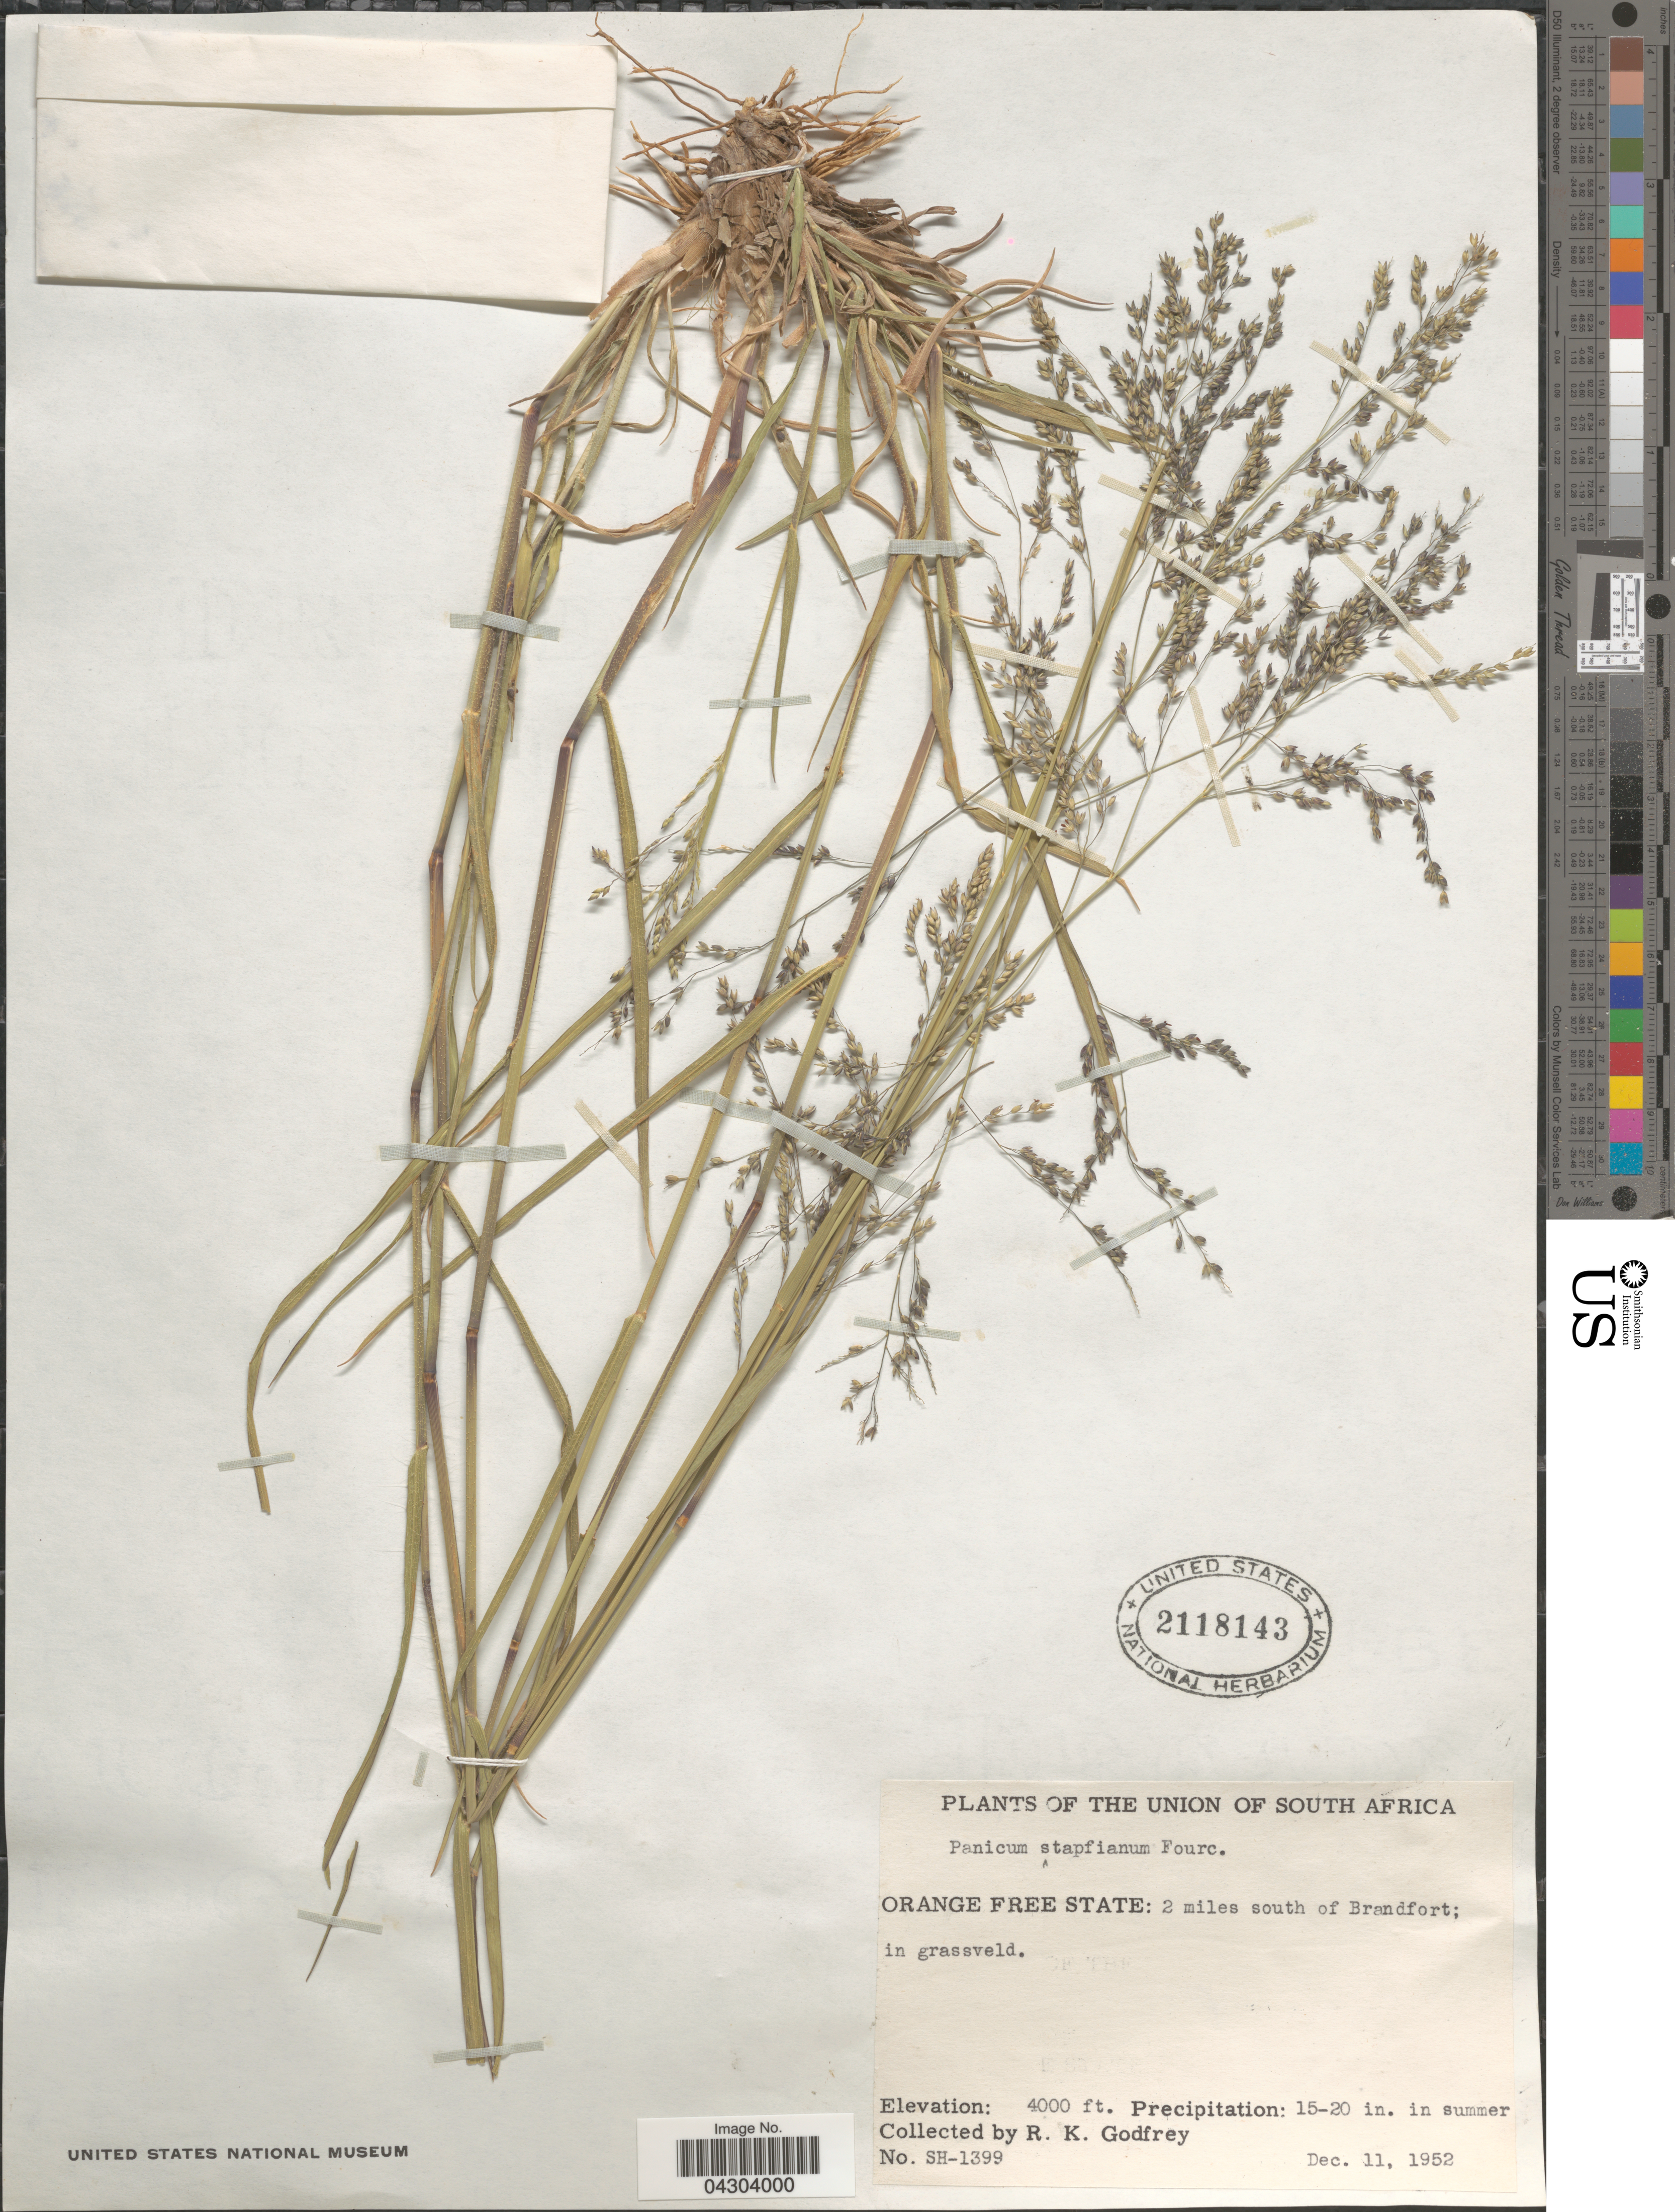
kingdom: Plantae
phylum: Tracheophyta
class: Liliopsida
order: Poales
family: Poaceae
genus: Panicum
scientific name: Panicum stapfianum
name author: Fourc.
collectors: R. K. Godfrey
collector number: SH-1399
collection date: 1952-12-11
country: South Africa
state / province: Free State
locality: The Union of South Africa. Orange Free State: 2 miles south of Brandfort.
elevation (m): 1219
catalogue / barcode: US 2118143